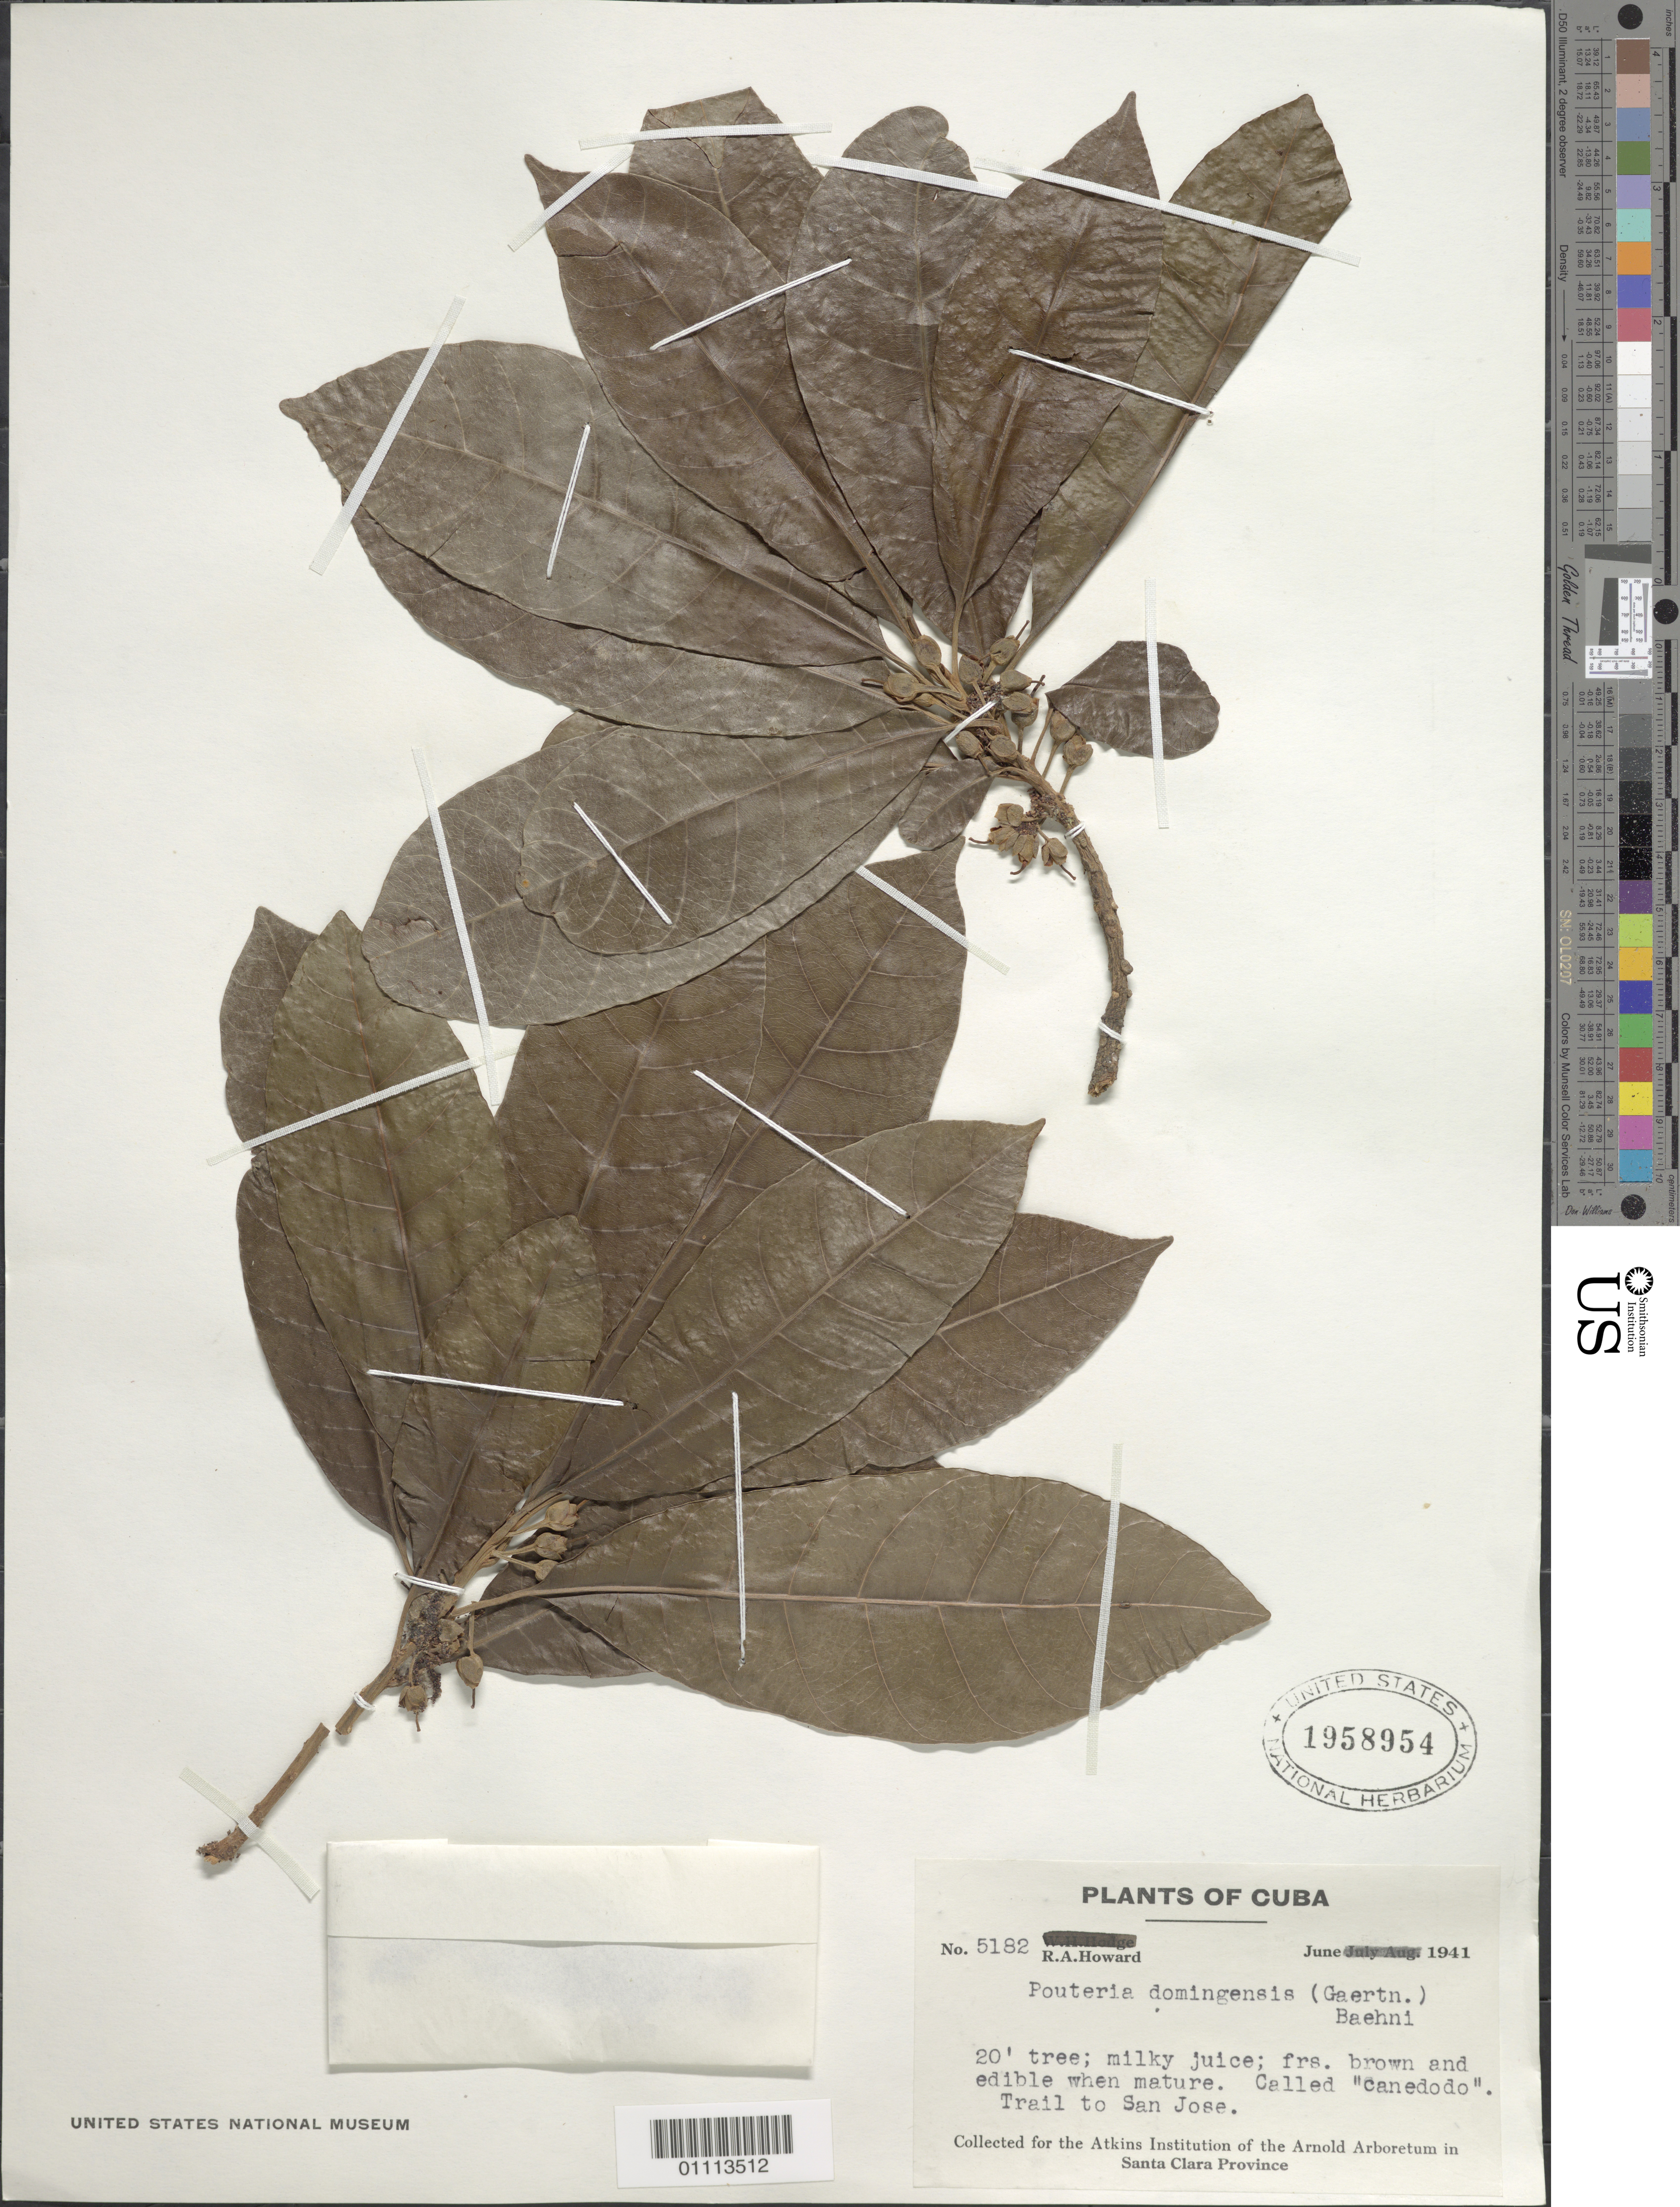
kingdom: Plantae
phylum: Tracheophyta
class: Magnoliopsida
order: Ericales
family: Sapotaceae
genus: Pouteria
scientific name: Pouteria domingensis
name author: (C.F. Gaertn.) Baehni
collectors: R. A. Howard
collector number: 5182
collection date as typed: Jun 1941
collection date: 1941-06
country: Cuba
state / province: Villa Clara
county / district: Santa Clara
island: Cuba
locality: Trail to San Jose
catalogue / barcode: US 1958954